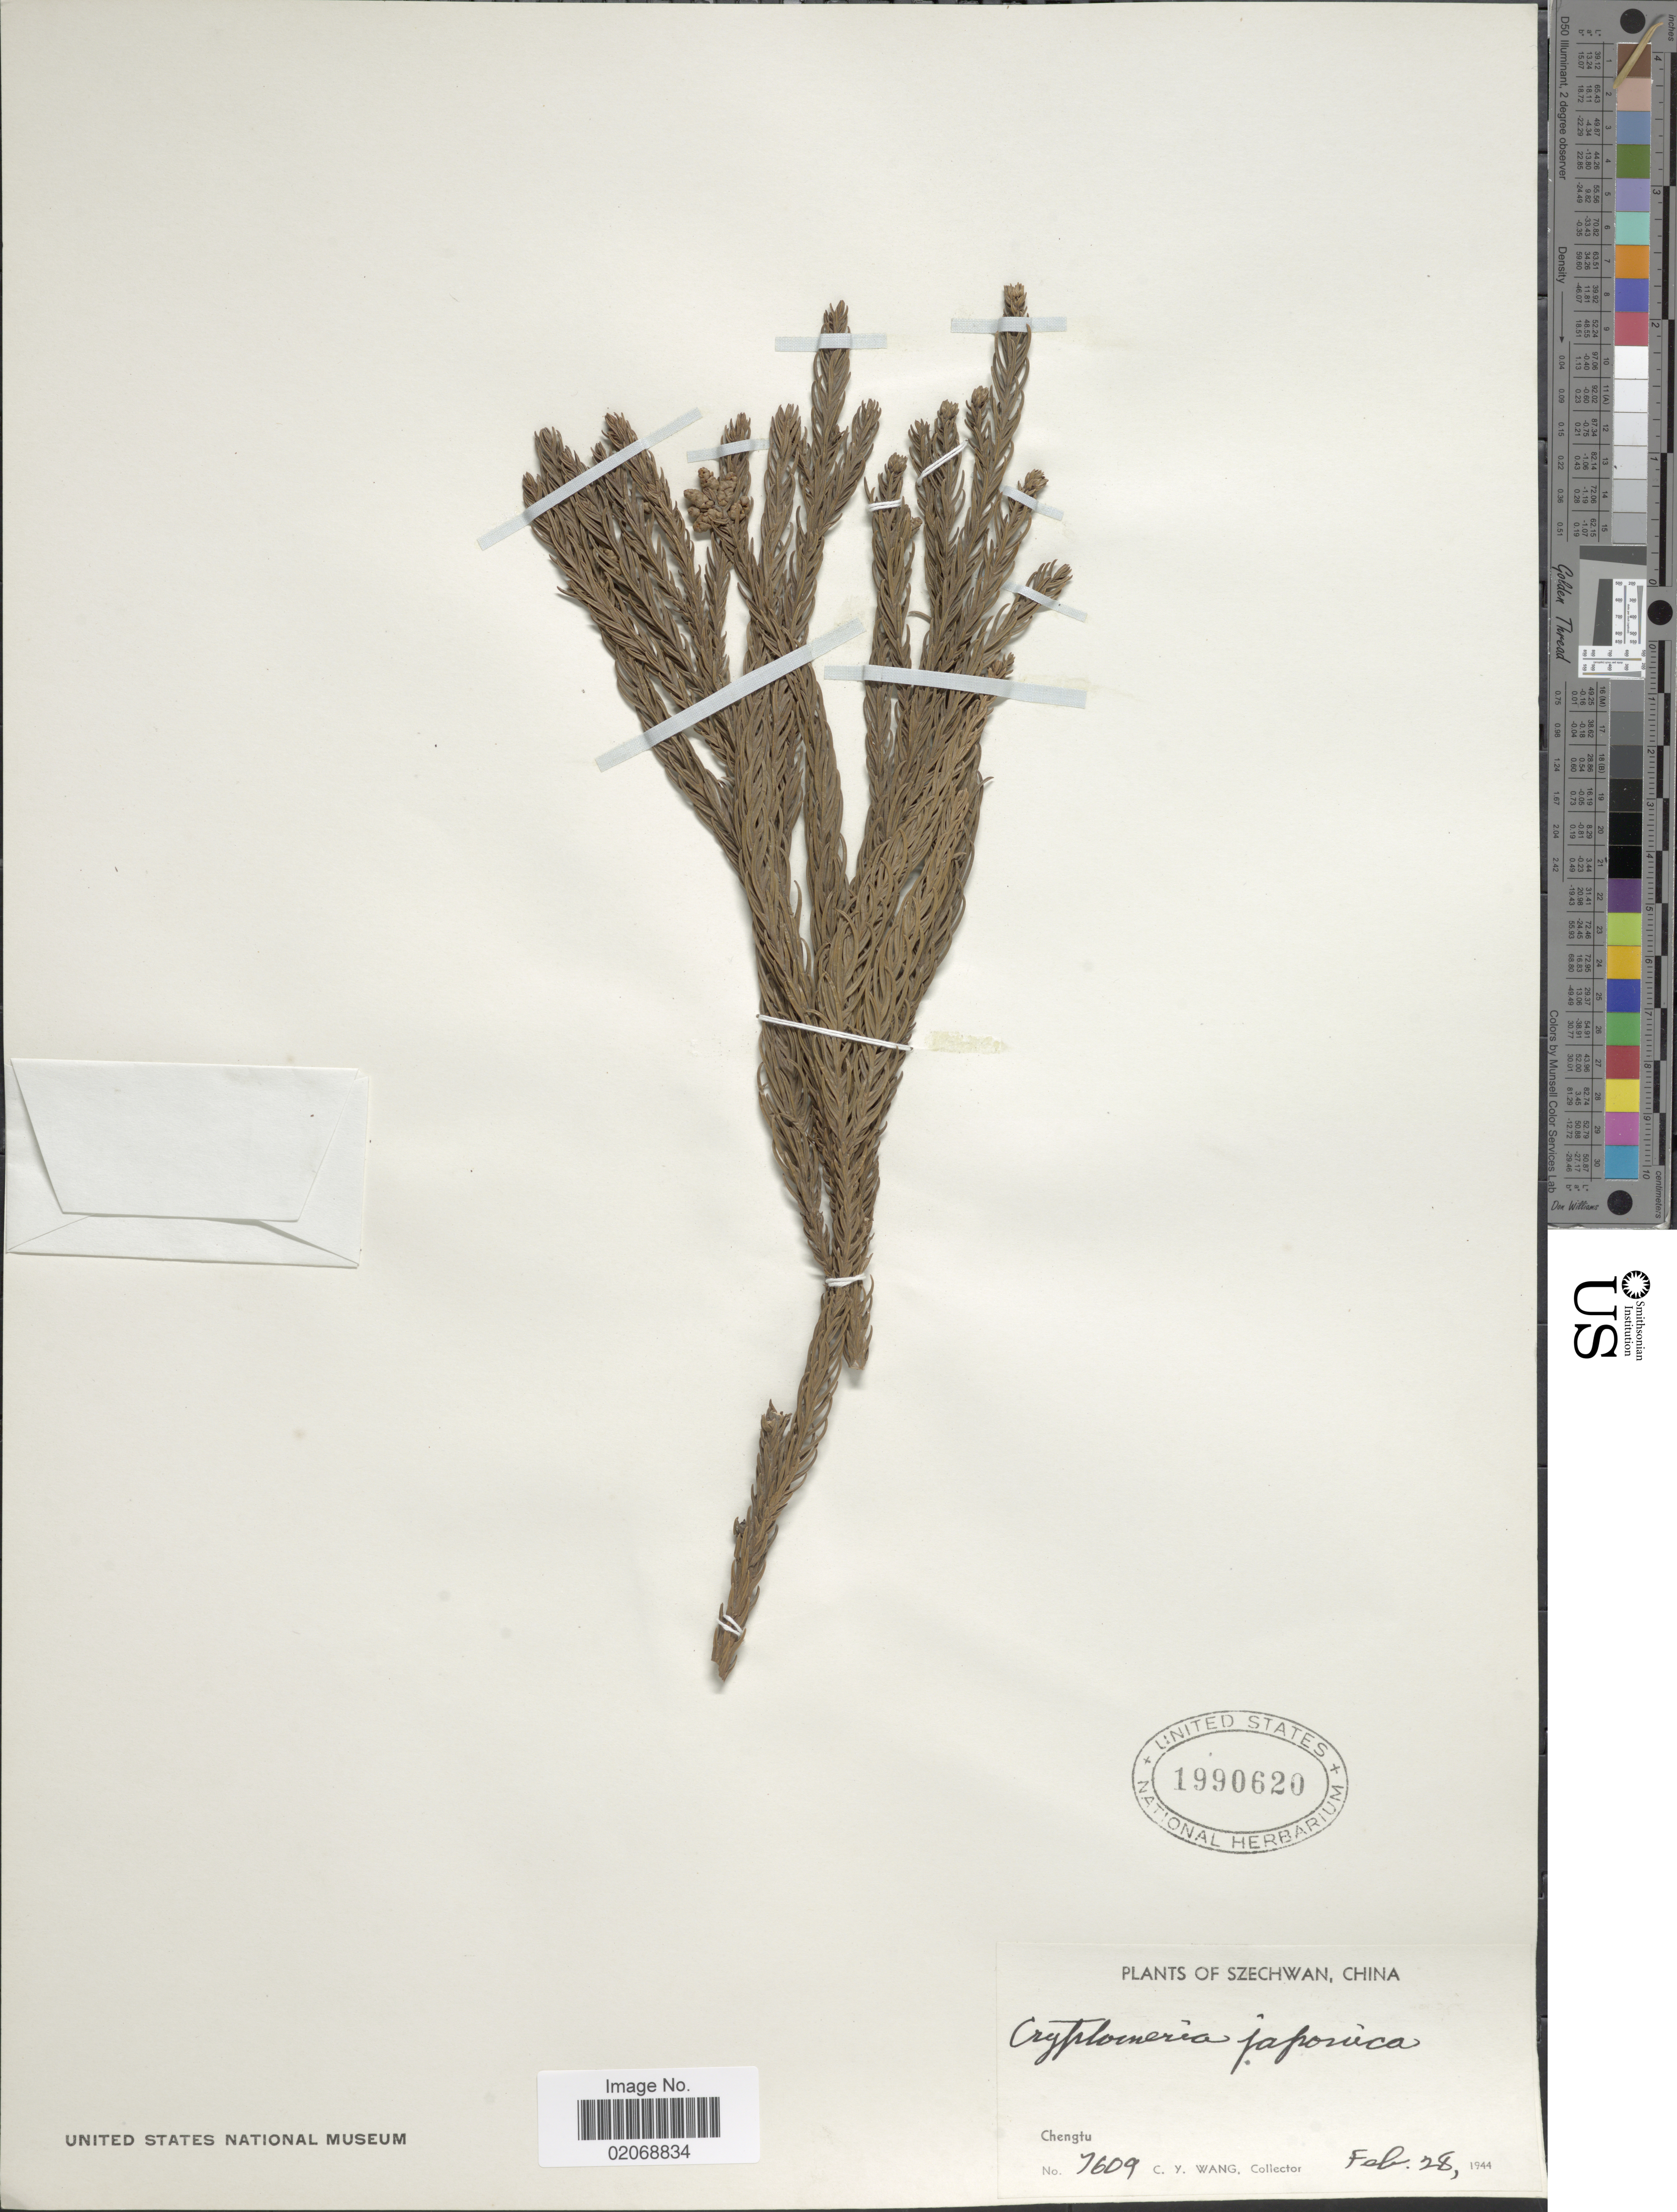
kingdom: Plantae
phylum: Tracheophyta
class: Pinopsida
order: Pinales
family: Cupressaceae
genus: Cryptomeria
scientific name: Cryptomeria japonica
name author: (Thunb. ex L. f.) D. Don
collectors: C. y. Wang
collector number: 7609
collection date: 1944-02-28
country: China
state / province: Sichuan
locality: Sechawan, Chengtu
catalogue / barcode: US 1990620